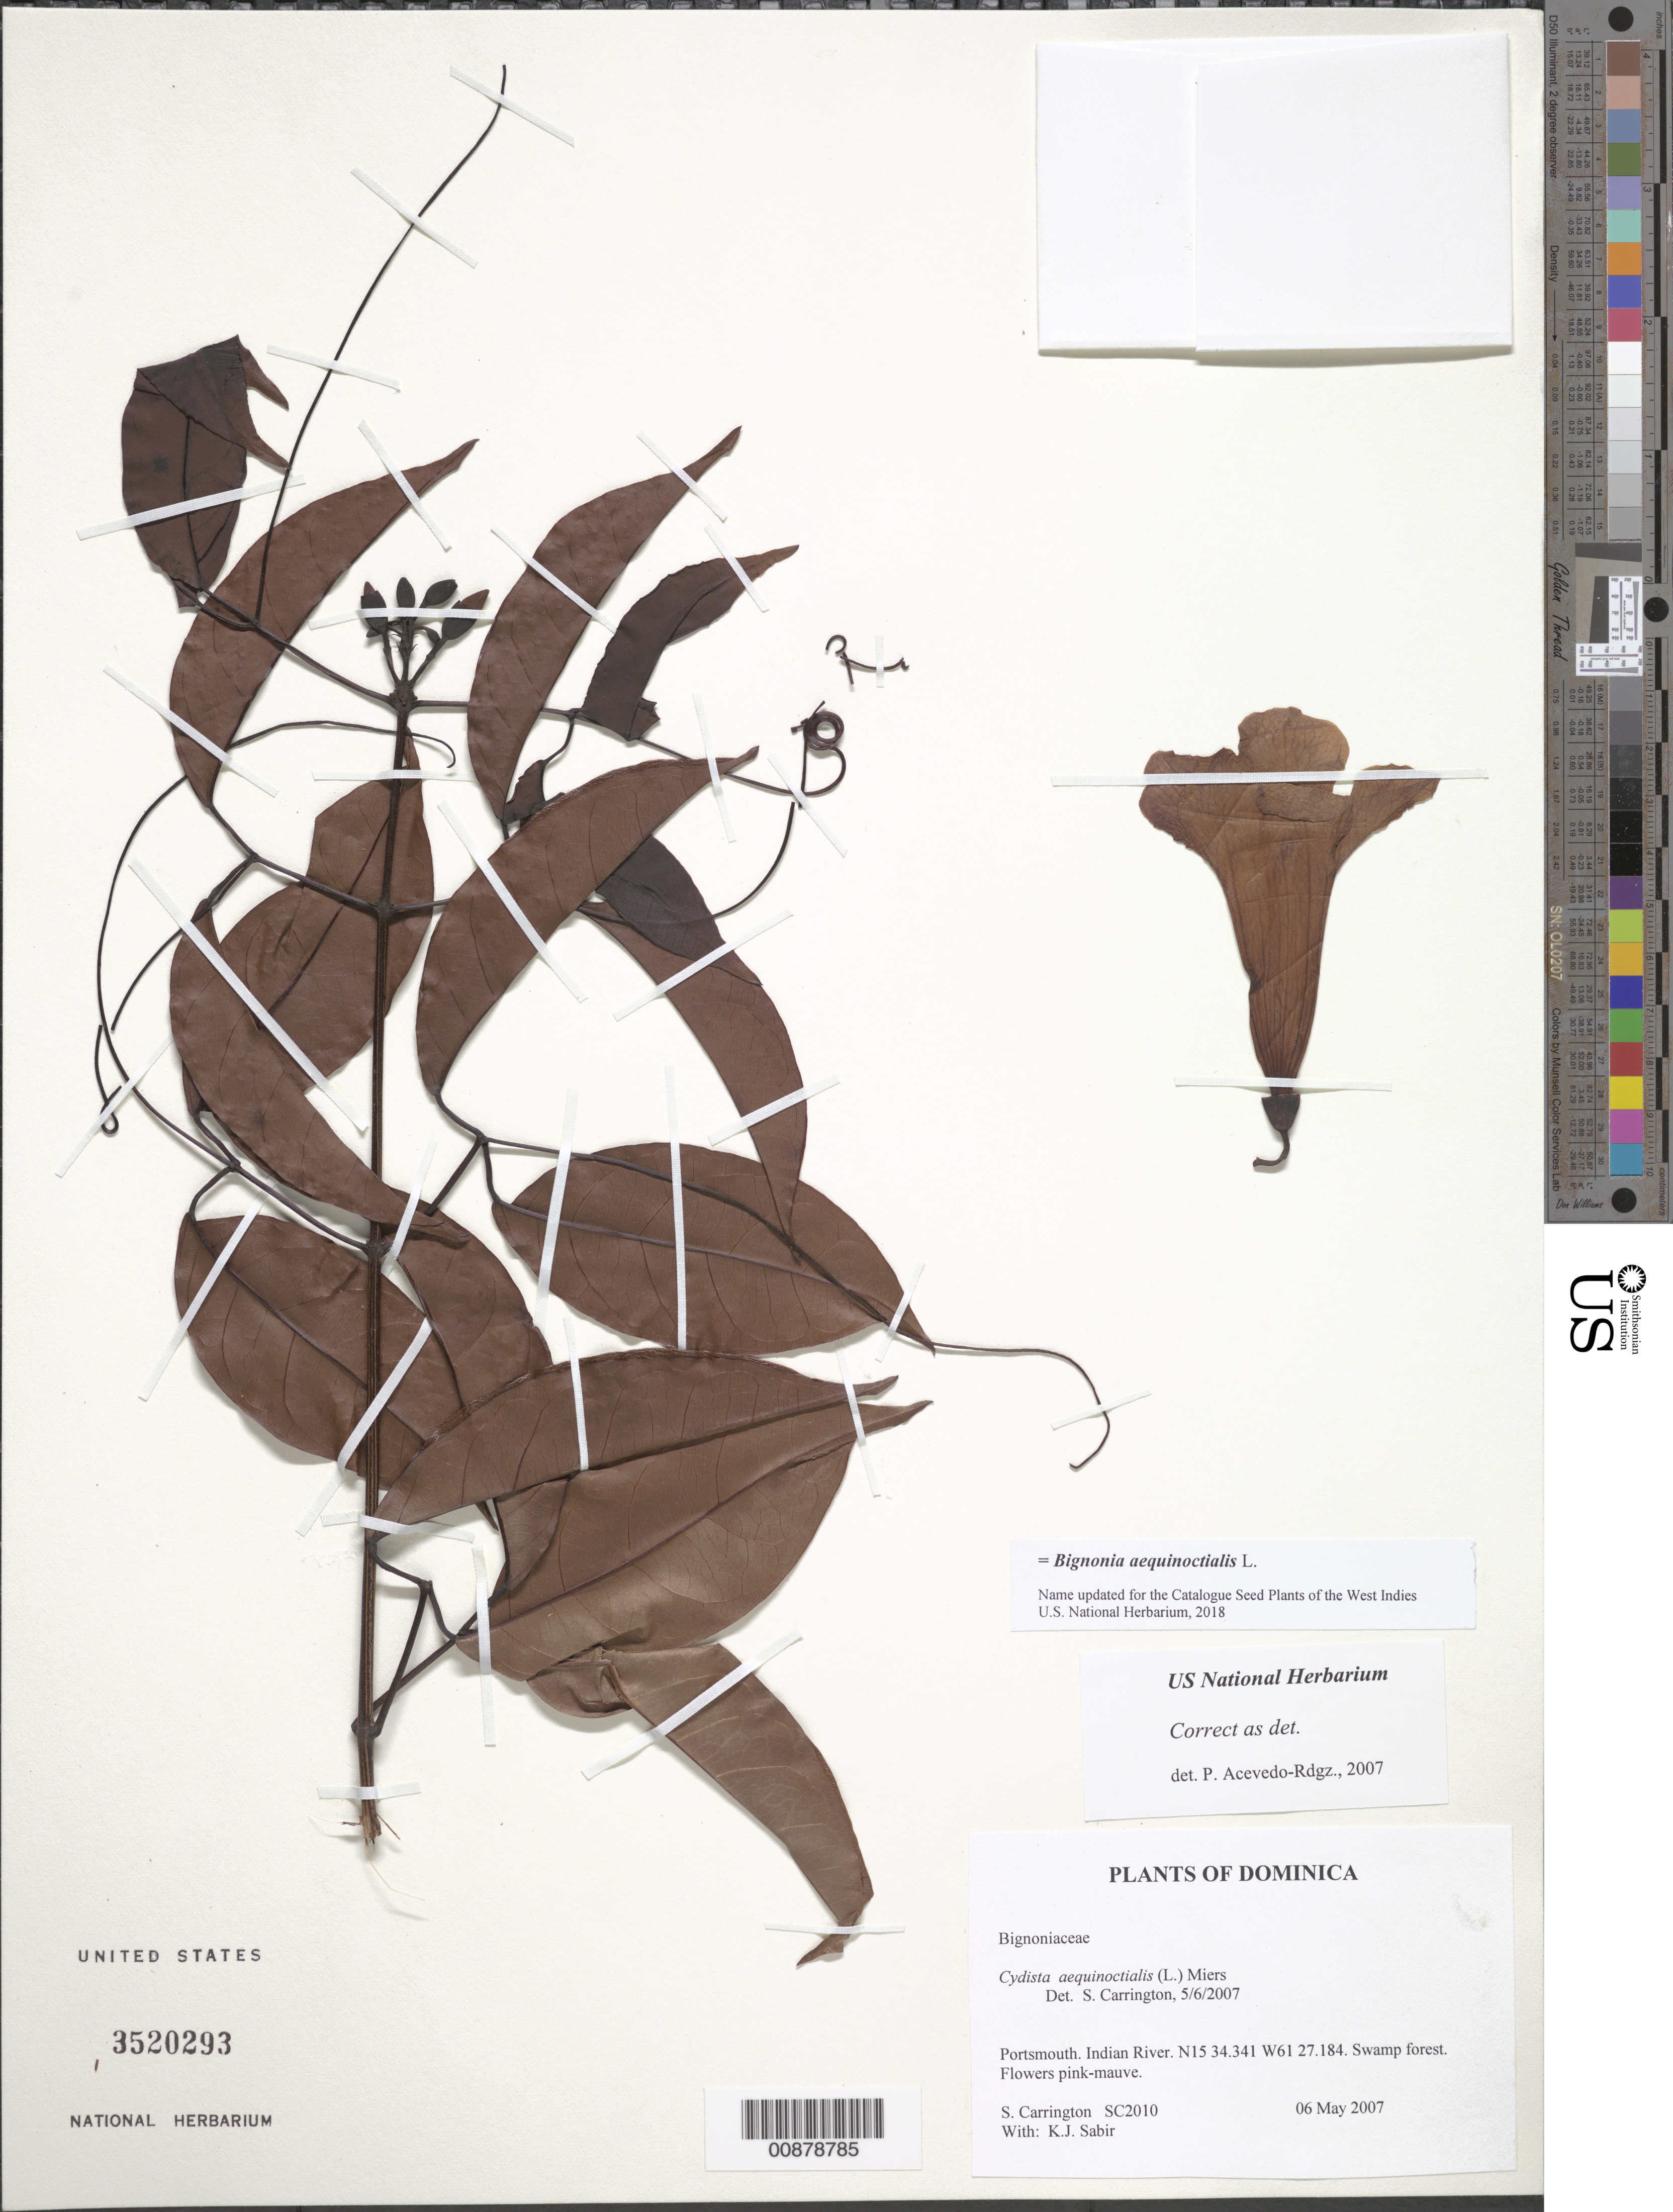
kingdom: Plantae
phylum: Tracheophyta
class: Magnoliopsida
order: Lamiales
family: Bignoniaceae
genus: Bignonia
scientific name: Bignonia aequinoctialis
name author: L.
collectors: C. M. S. Carrington & K. Sabir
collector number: SC 2010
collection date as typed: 06 May 2007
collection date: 2007-05-06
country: Dominica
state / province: St. John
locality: Indian River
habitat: Swamp forest.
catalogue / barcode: US 3520293